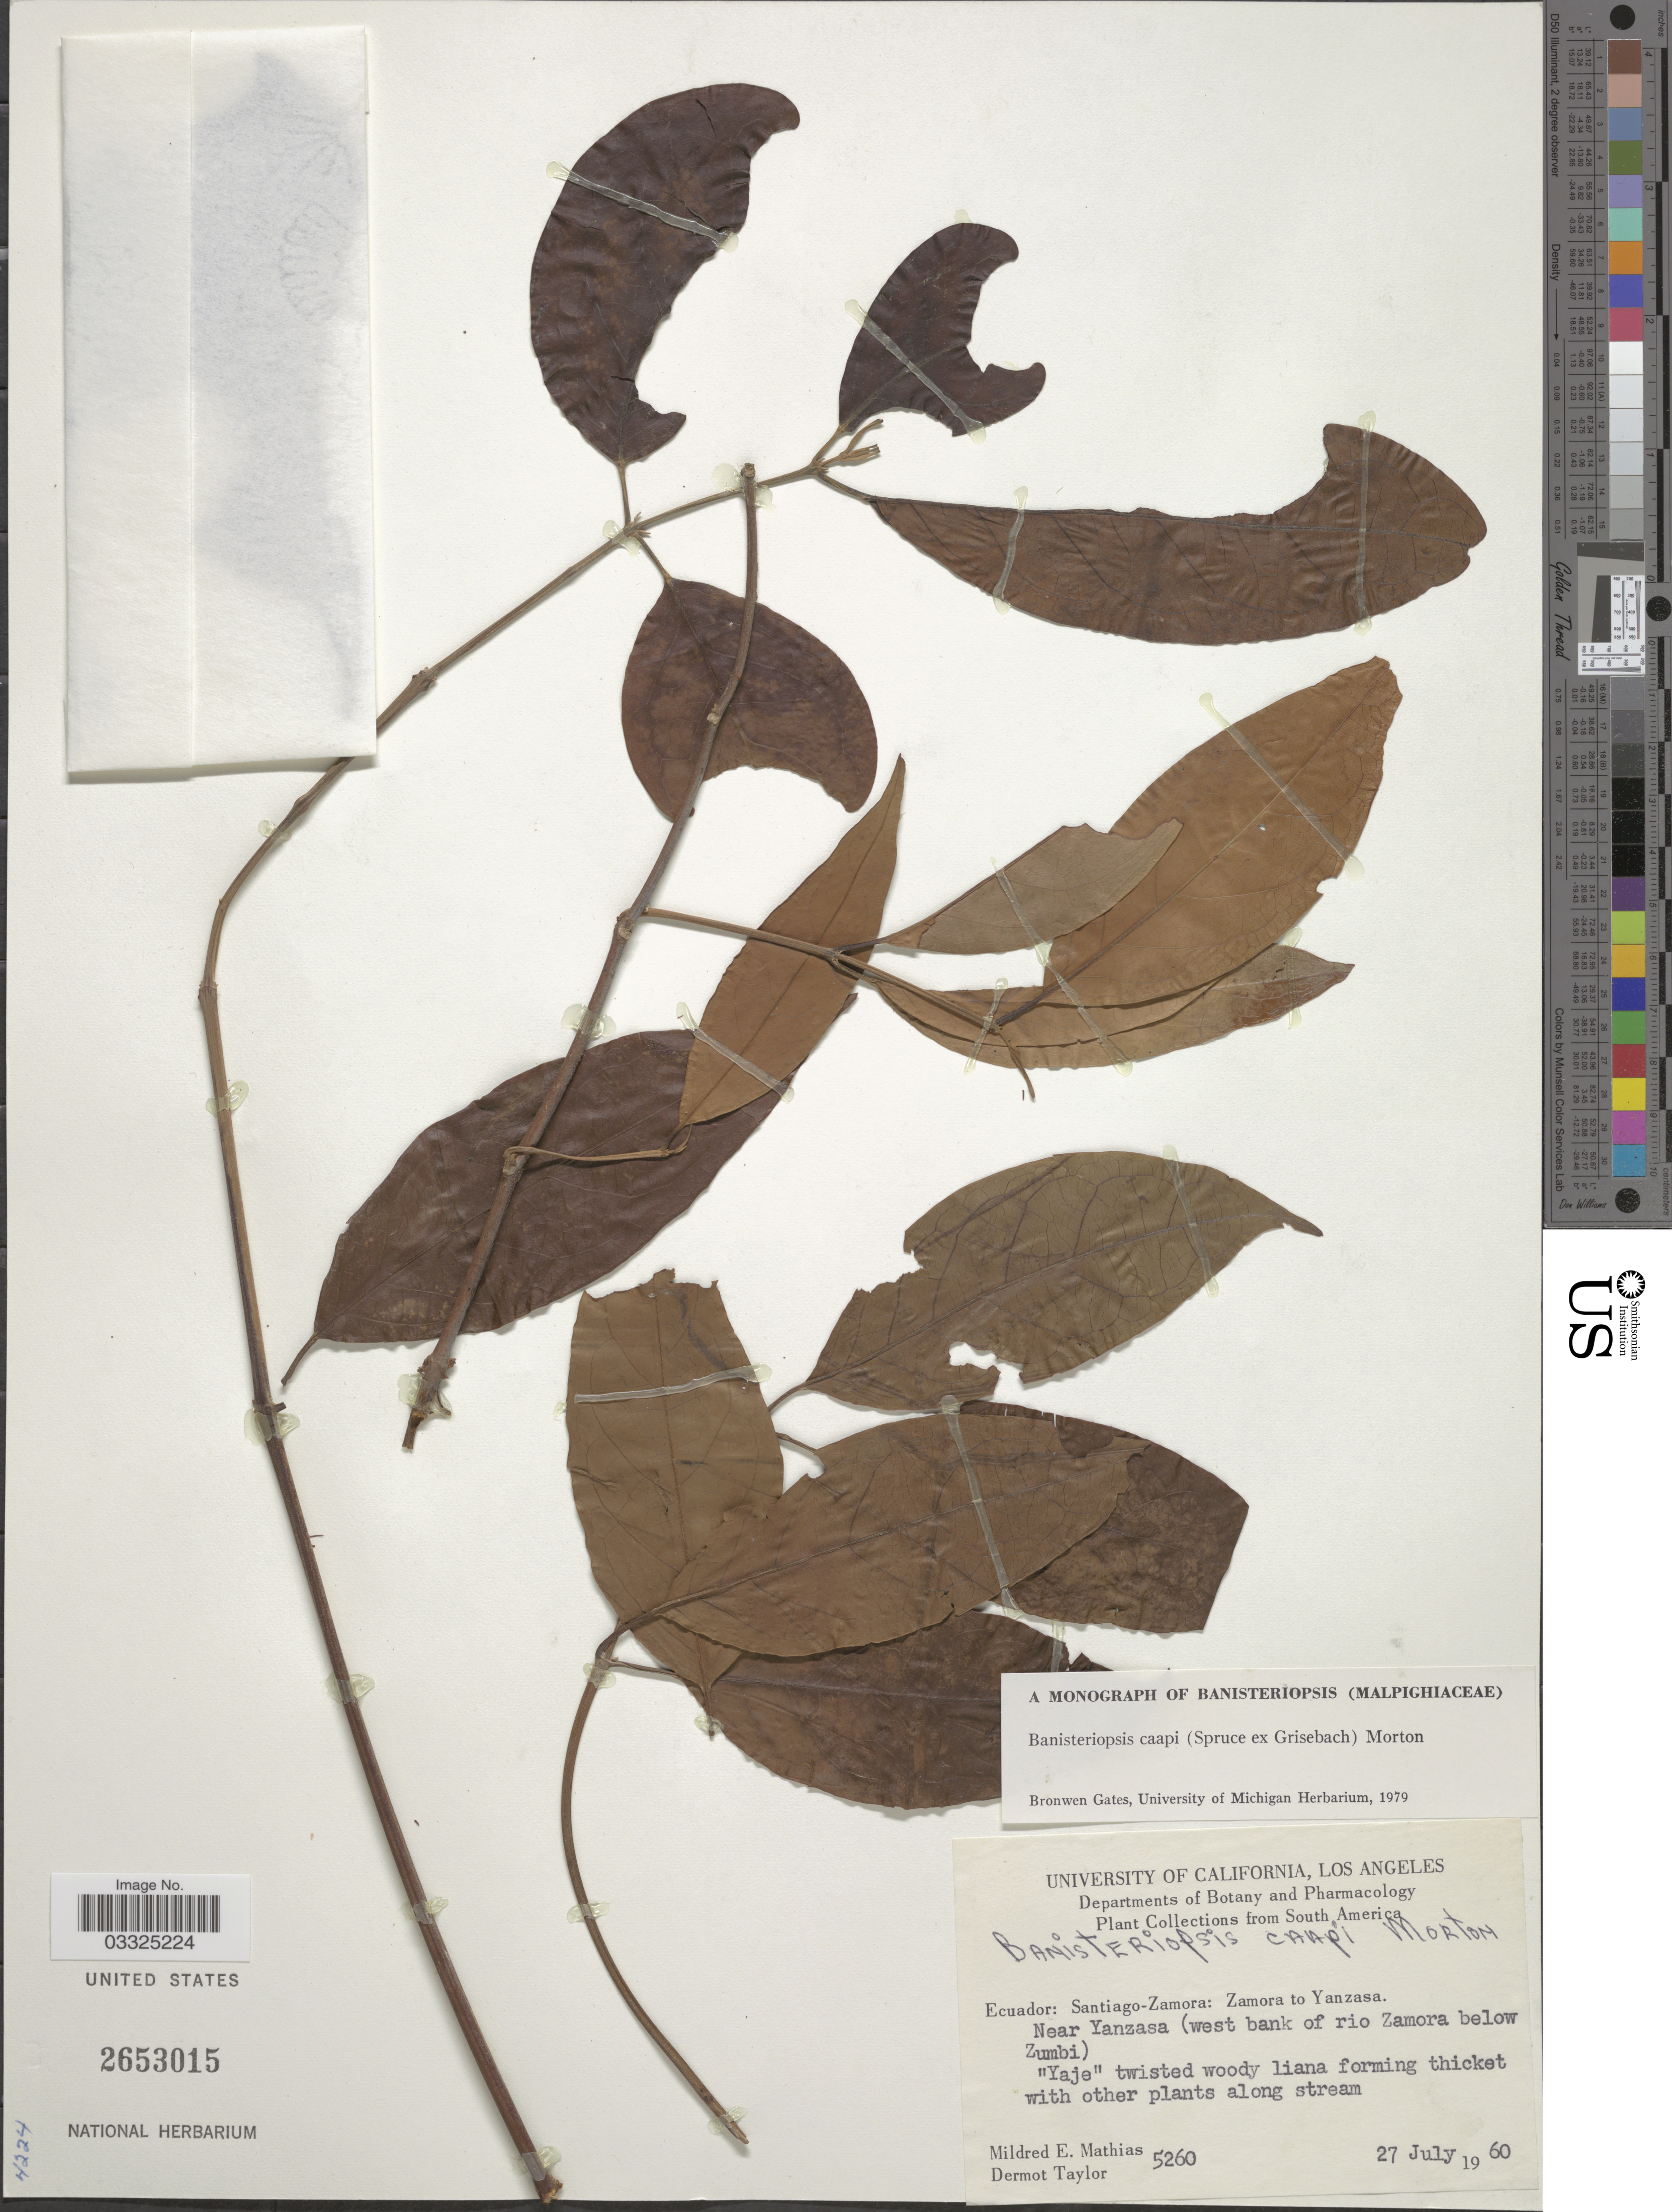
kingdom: Plantae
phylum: Tracheophyta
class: Magnoliopsida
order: Malpighiales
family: Malpighiaceae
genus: Banisteriopsis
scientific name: Banisteriopsis caapi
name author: (Spruce ex Griseb.) C.V. Morton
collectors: M. E. Mathias & D. Taylor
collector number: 5260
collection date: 1960-07-27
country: Ecuador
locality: Santiago-Zamora: Zamora to Yanzasa. Near Yanzasa (west bank of rio Zamora below Zumbi).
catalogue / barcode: US 2653015